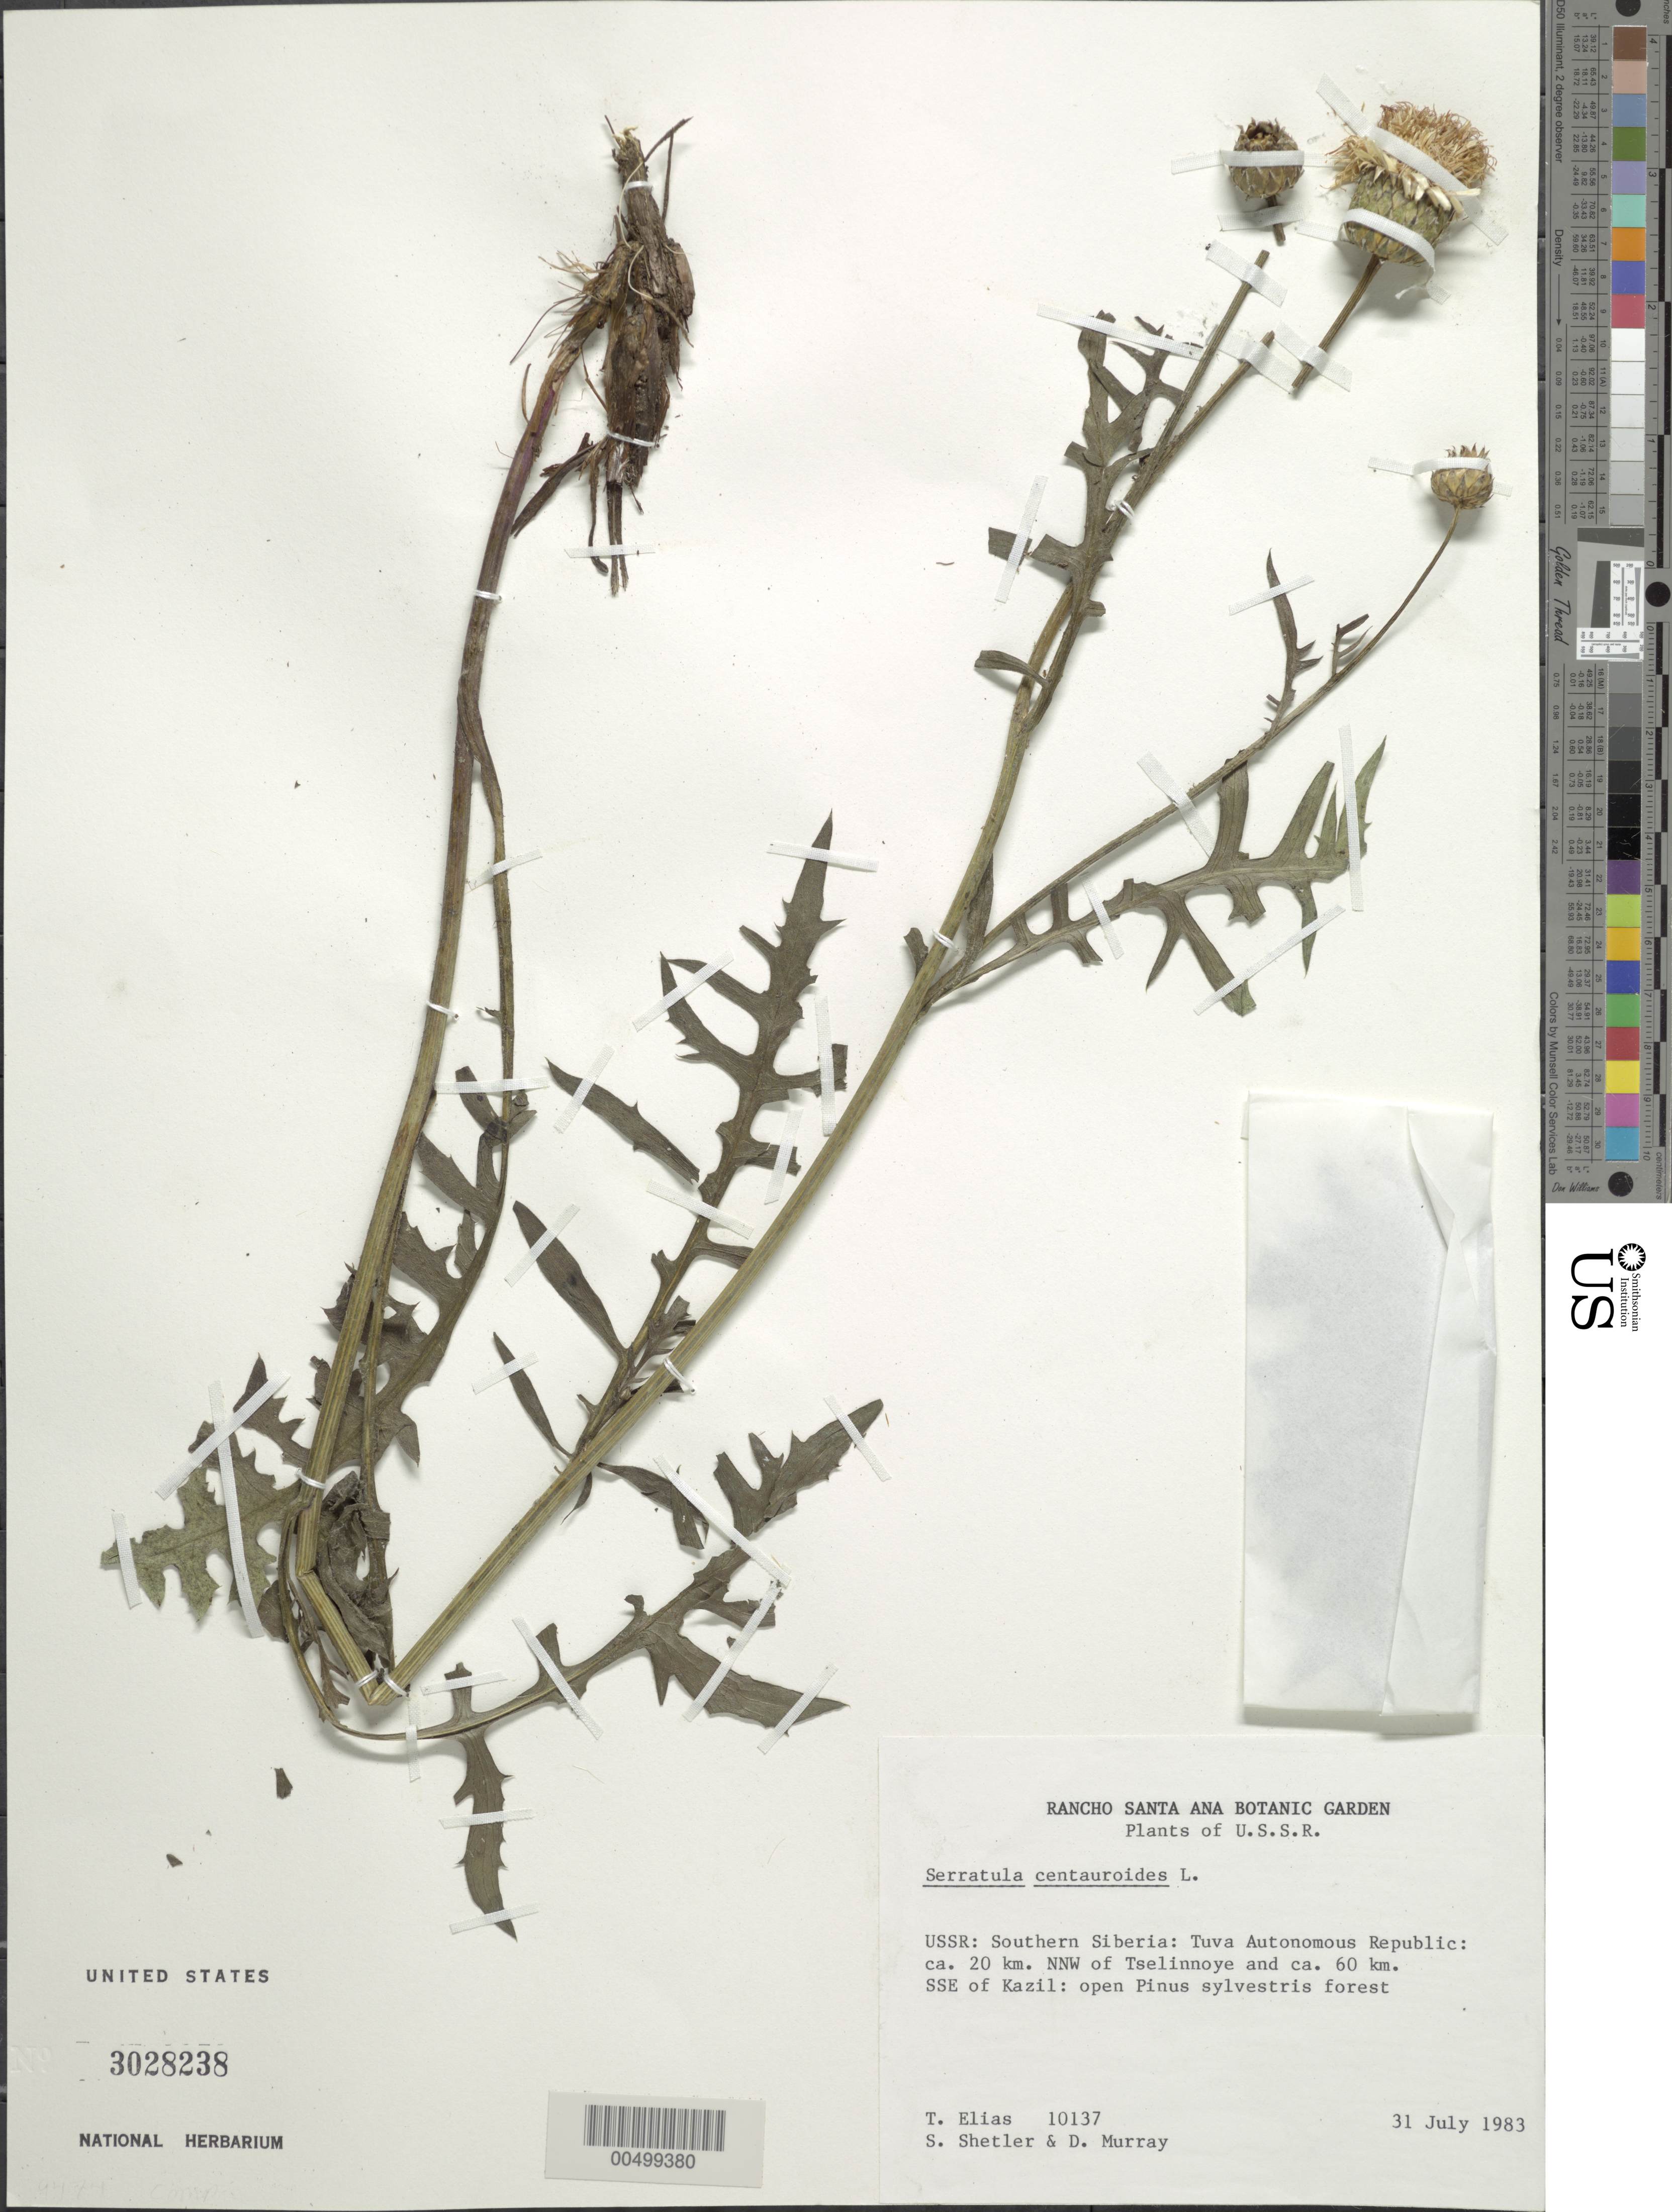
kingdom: Plantae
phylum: Tracheophyta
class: Magnoliopsida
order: Asterales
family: Asteraceae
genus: Serratula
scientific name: Serratula centauroides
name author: L.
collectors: T. Elias, S. Shetler & D. F. Murray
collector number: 10137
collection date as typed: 31 Jul 1983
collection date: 1983-07-31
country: Russian Federation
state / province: Tuva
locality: ca. 20 km NNW of Tselinnoye and ca. 60 km SSE of Kazil [Kyzyl]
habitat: open Pinus sylvestris forest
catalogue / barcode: US 3028238